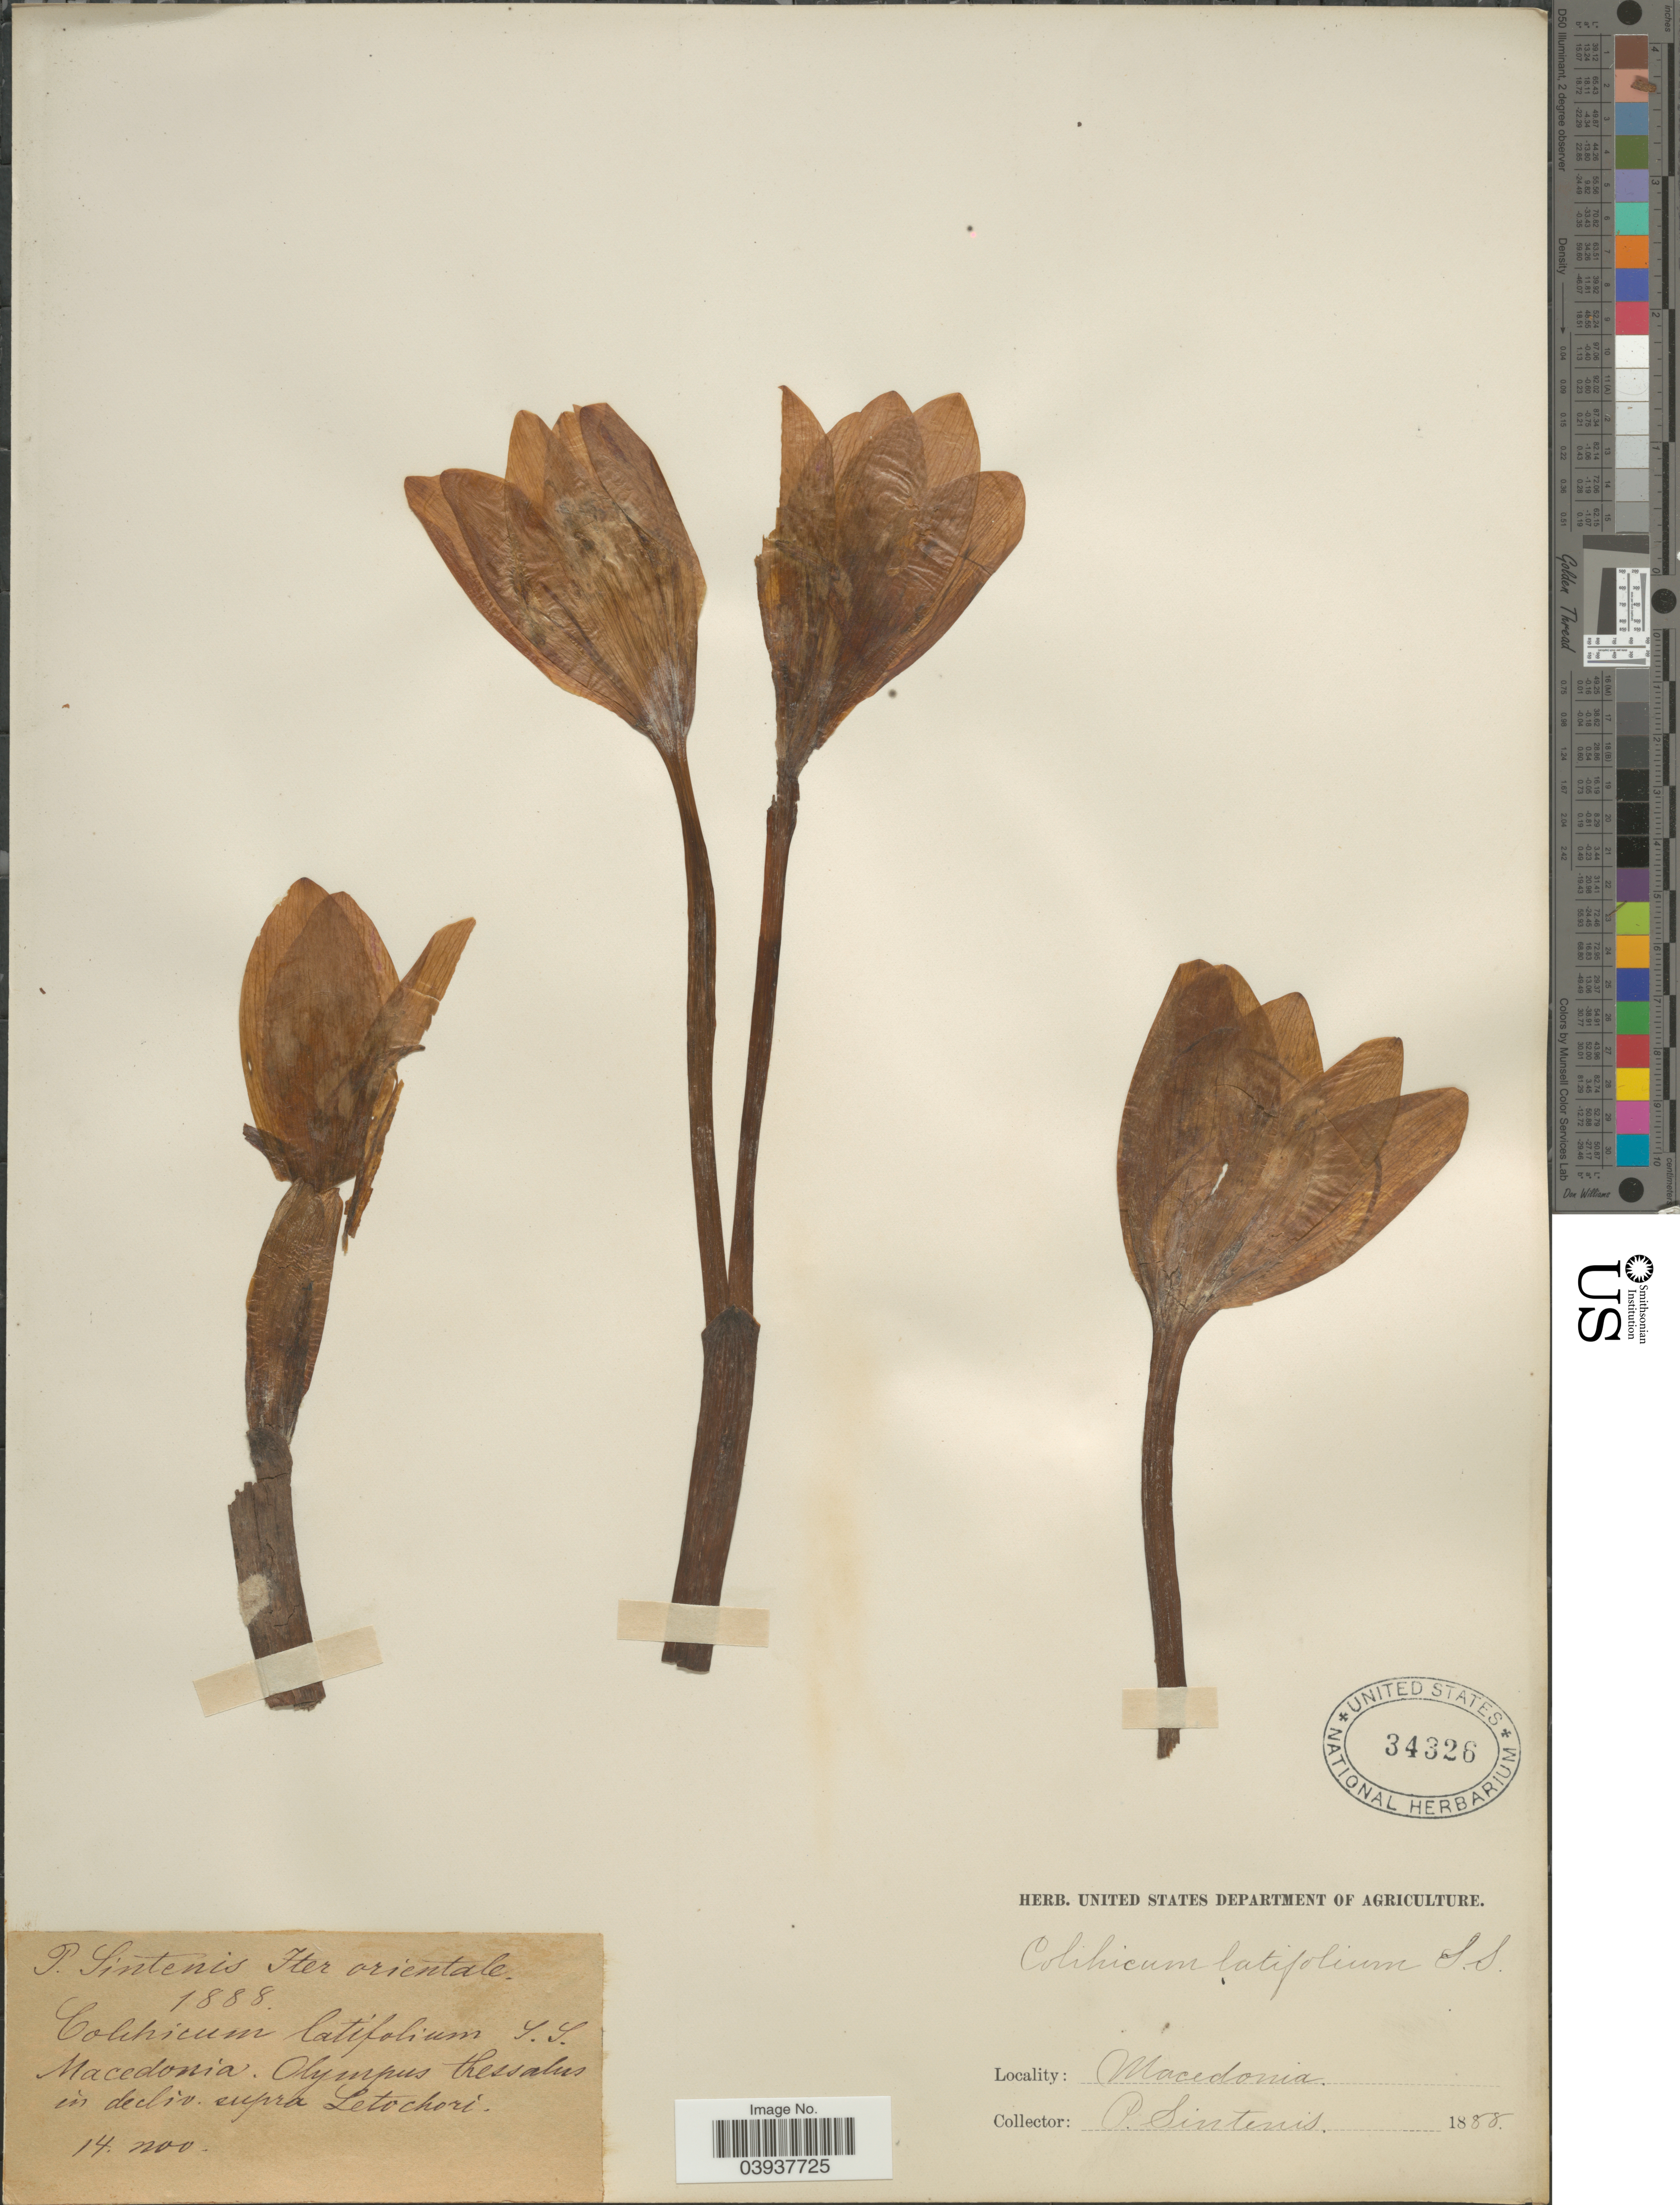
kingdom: Plantae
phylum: Tracheophyta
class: Liliopsida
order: Liliales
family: Colchicaceae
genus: Colchicum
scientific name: Colchicum latifolium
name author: Sm.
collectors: P. Sintenis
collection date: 1888-11-14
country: North Macedonia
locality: Iter orientale. Olympus thessalus in decliv. supra Letochori.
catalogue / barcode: US 34326